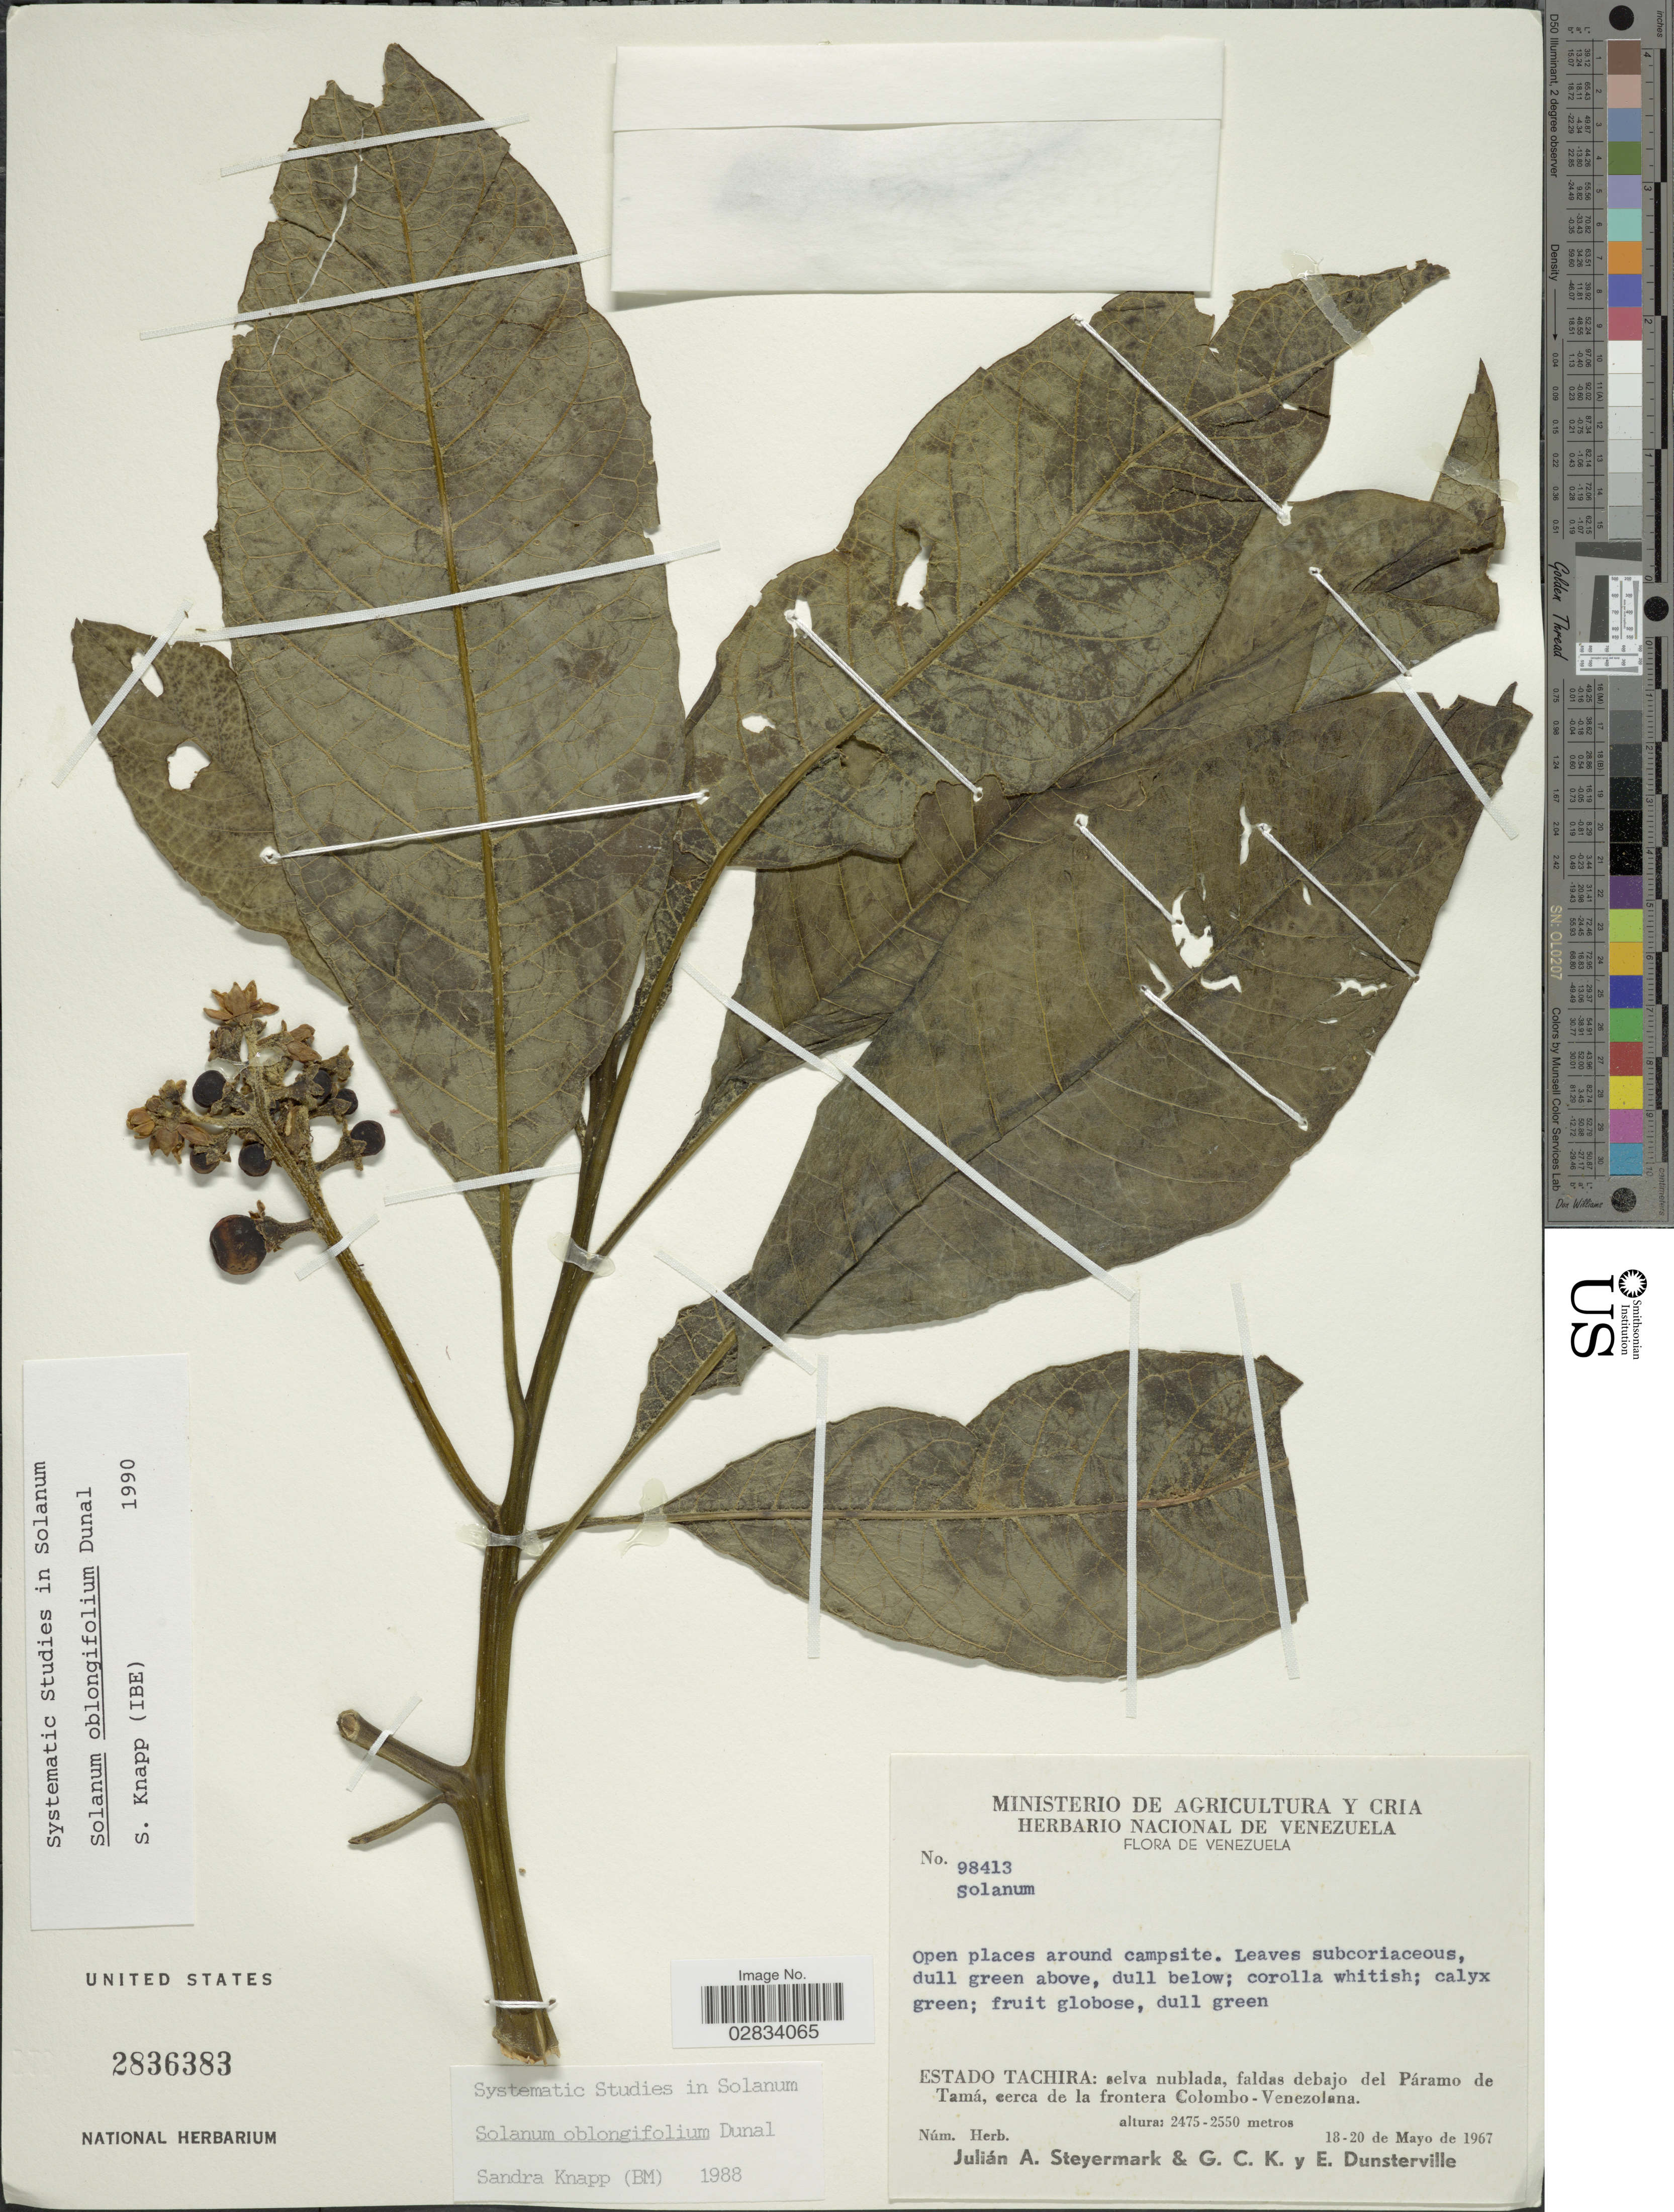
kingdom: Plantae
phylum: Tracheophyta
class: Magnoliopsida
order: Solanales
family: Solanaceae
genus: Solanum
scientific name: Solanum oblongifolium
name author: Duval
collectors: J. Steyermark, G. C. K. Dunsterville & E. Dunsterville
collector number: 98413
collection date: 1967-05-18/1967-05-20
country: Venezuela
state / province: Tachira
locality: Selva nublada, faldas debajo del Páramo de Tamá, cerca de la frontera Colombo-Venezolana.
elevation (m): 2475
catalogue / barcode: US 2836383